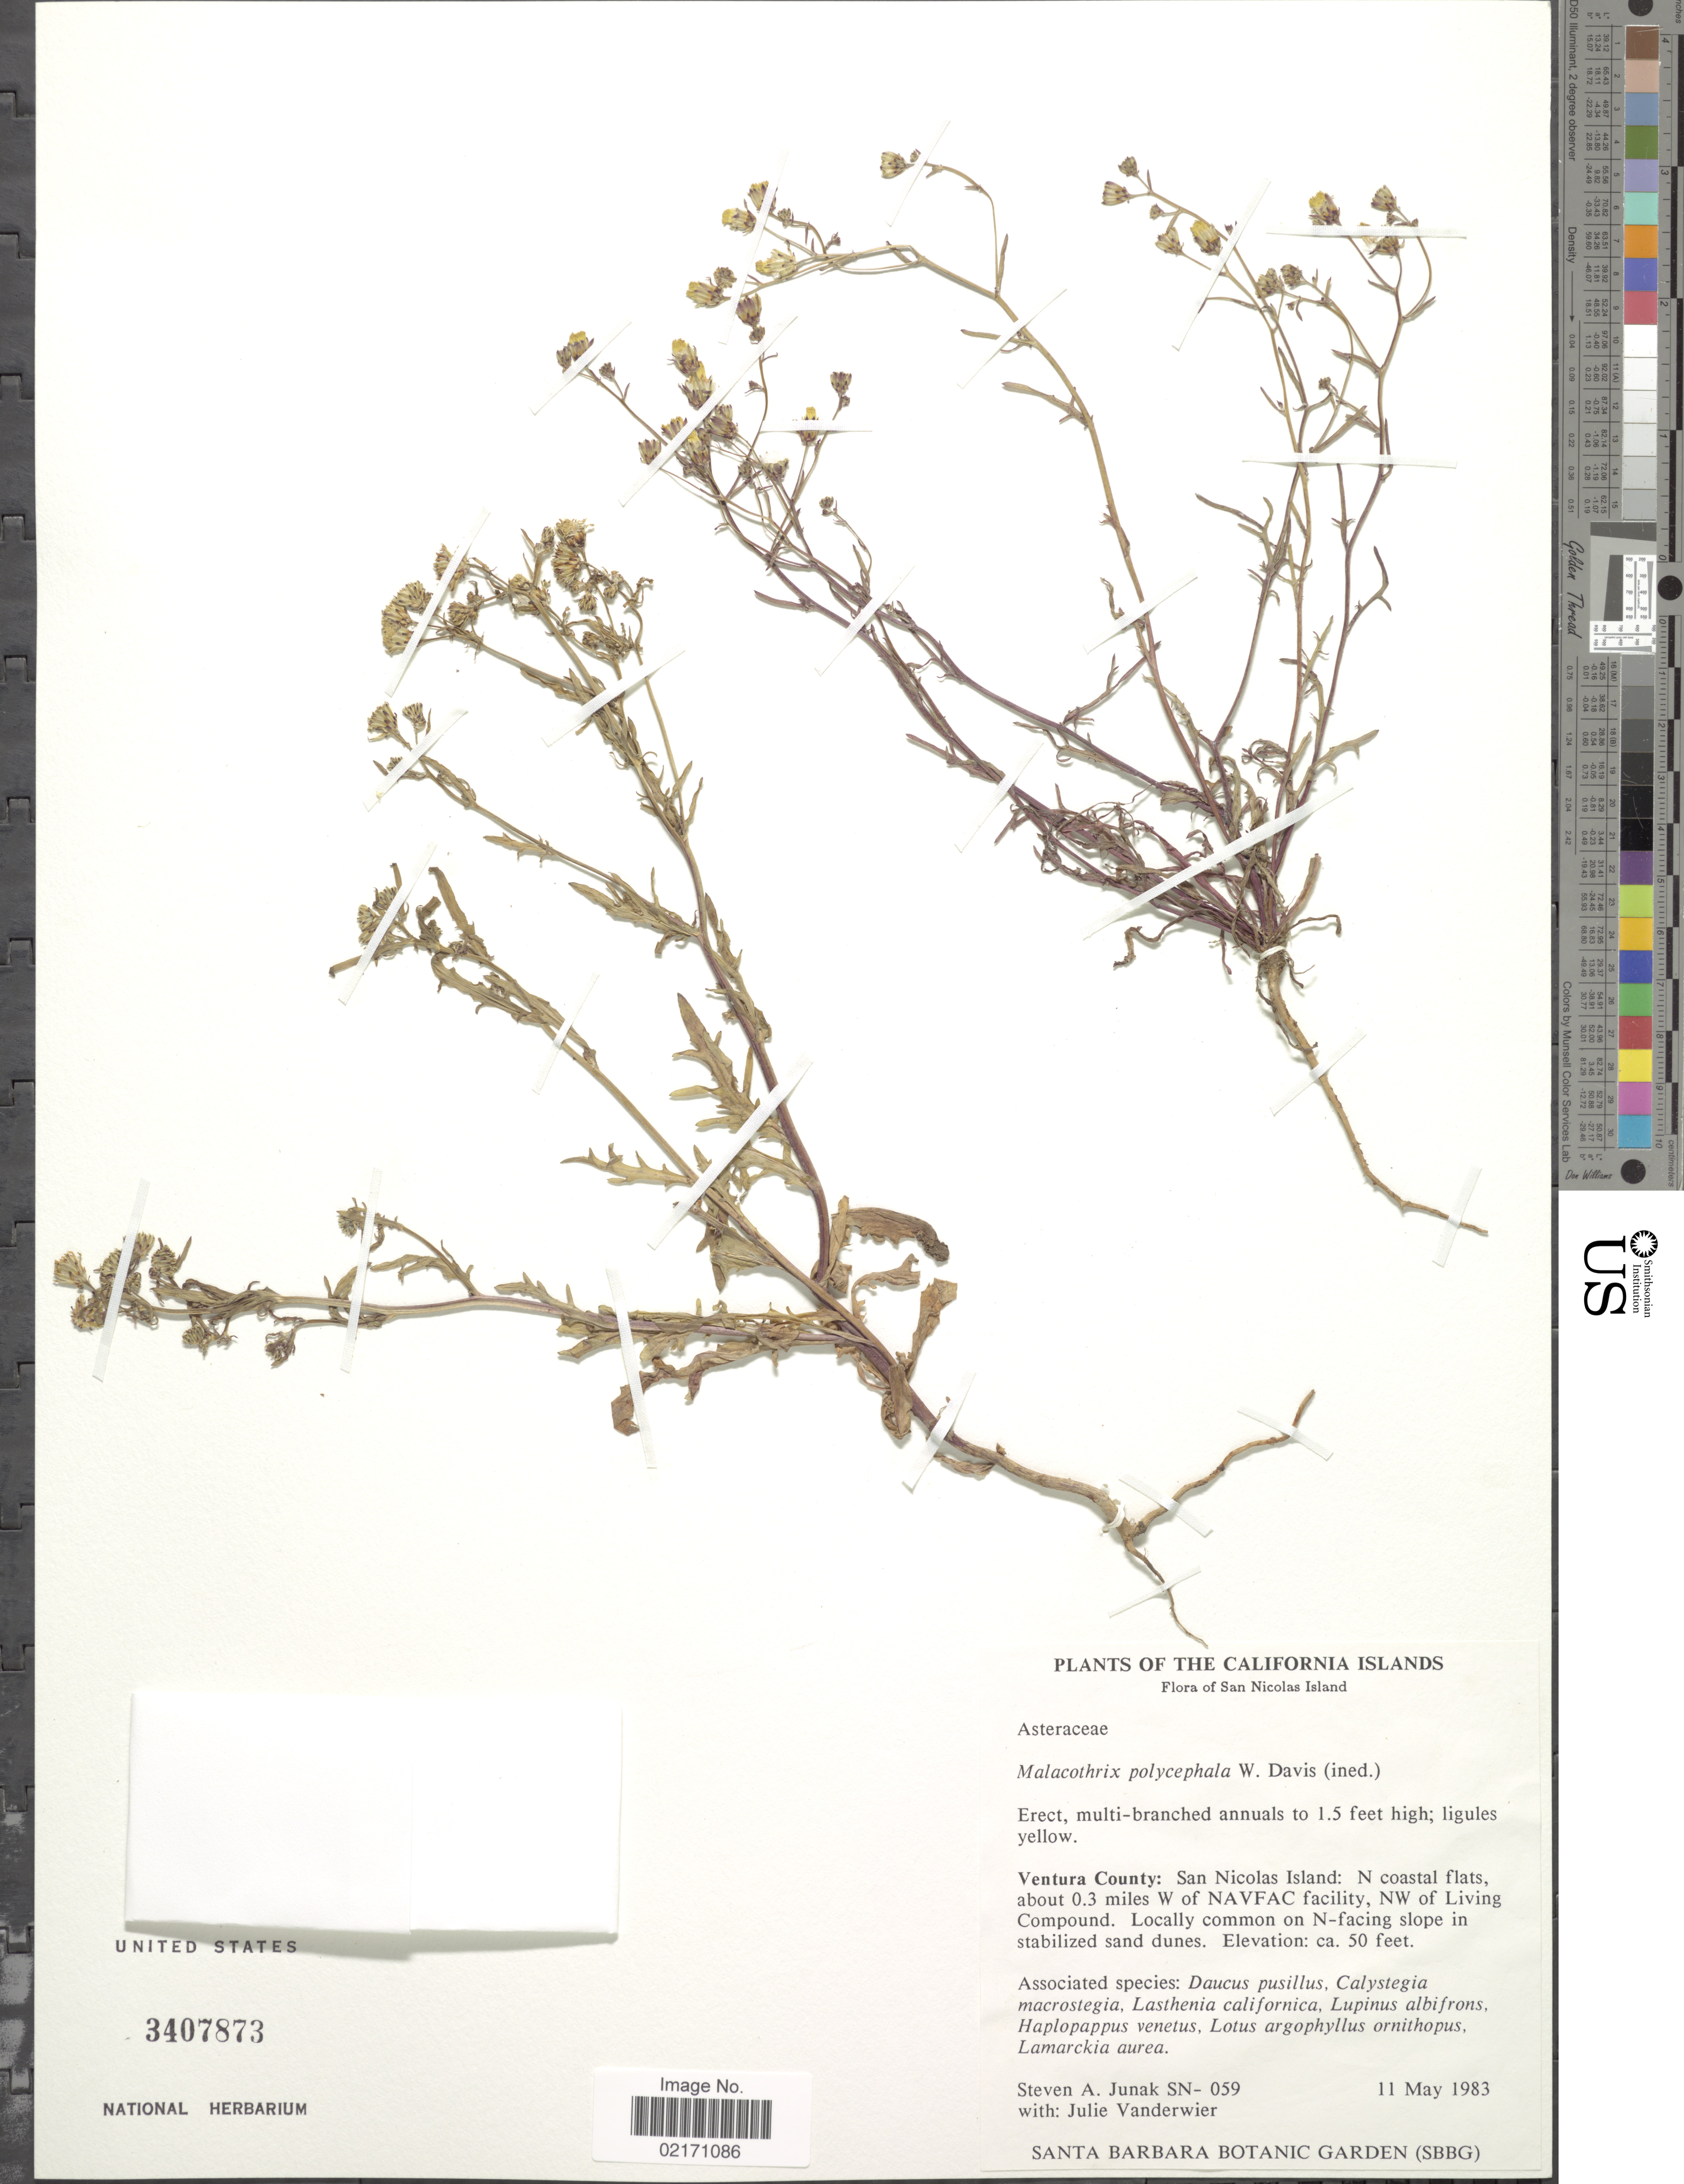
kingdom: Plantae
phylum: Tracheophyta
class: Magnoliopsida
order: Asterales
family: Asteraceae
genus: Malacothrix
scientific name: Malacothrix sp.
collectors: S. Junak & J. Vanderwier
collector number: SN-059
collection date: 1983-05-11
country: United States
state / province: California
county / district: Ventura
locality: California Islands, San Nicolas Island, Ventura County, N coastal flats, about 0.3 miles W of Navfac facility, NW of Living Compound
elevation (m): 15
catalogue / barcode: US 3407873